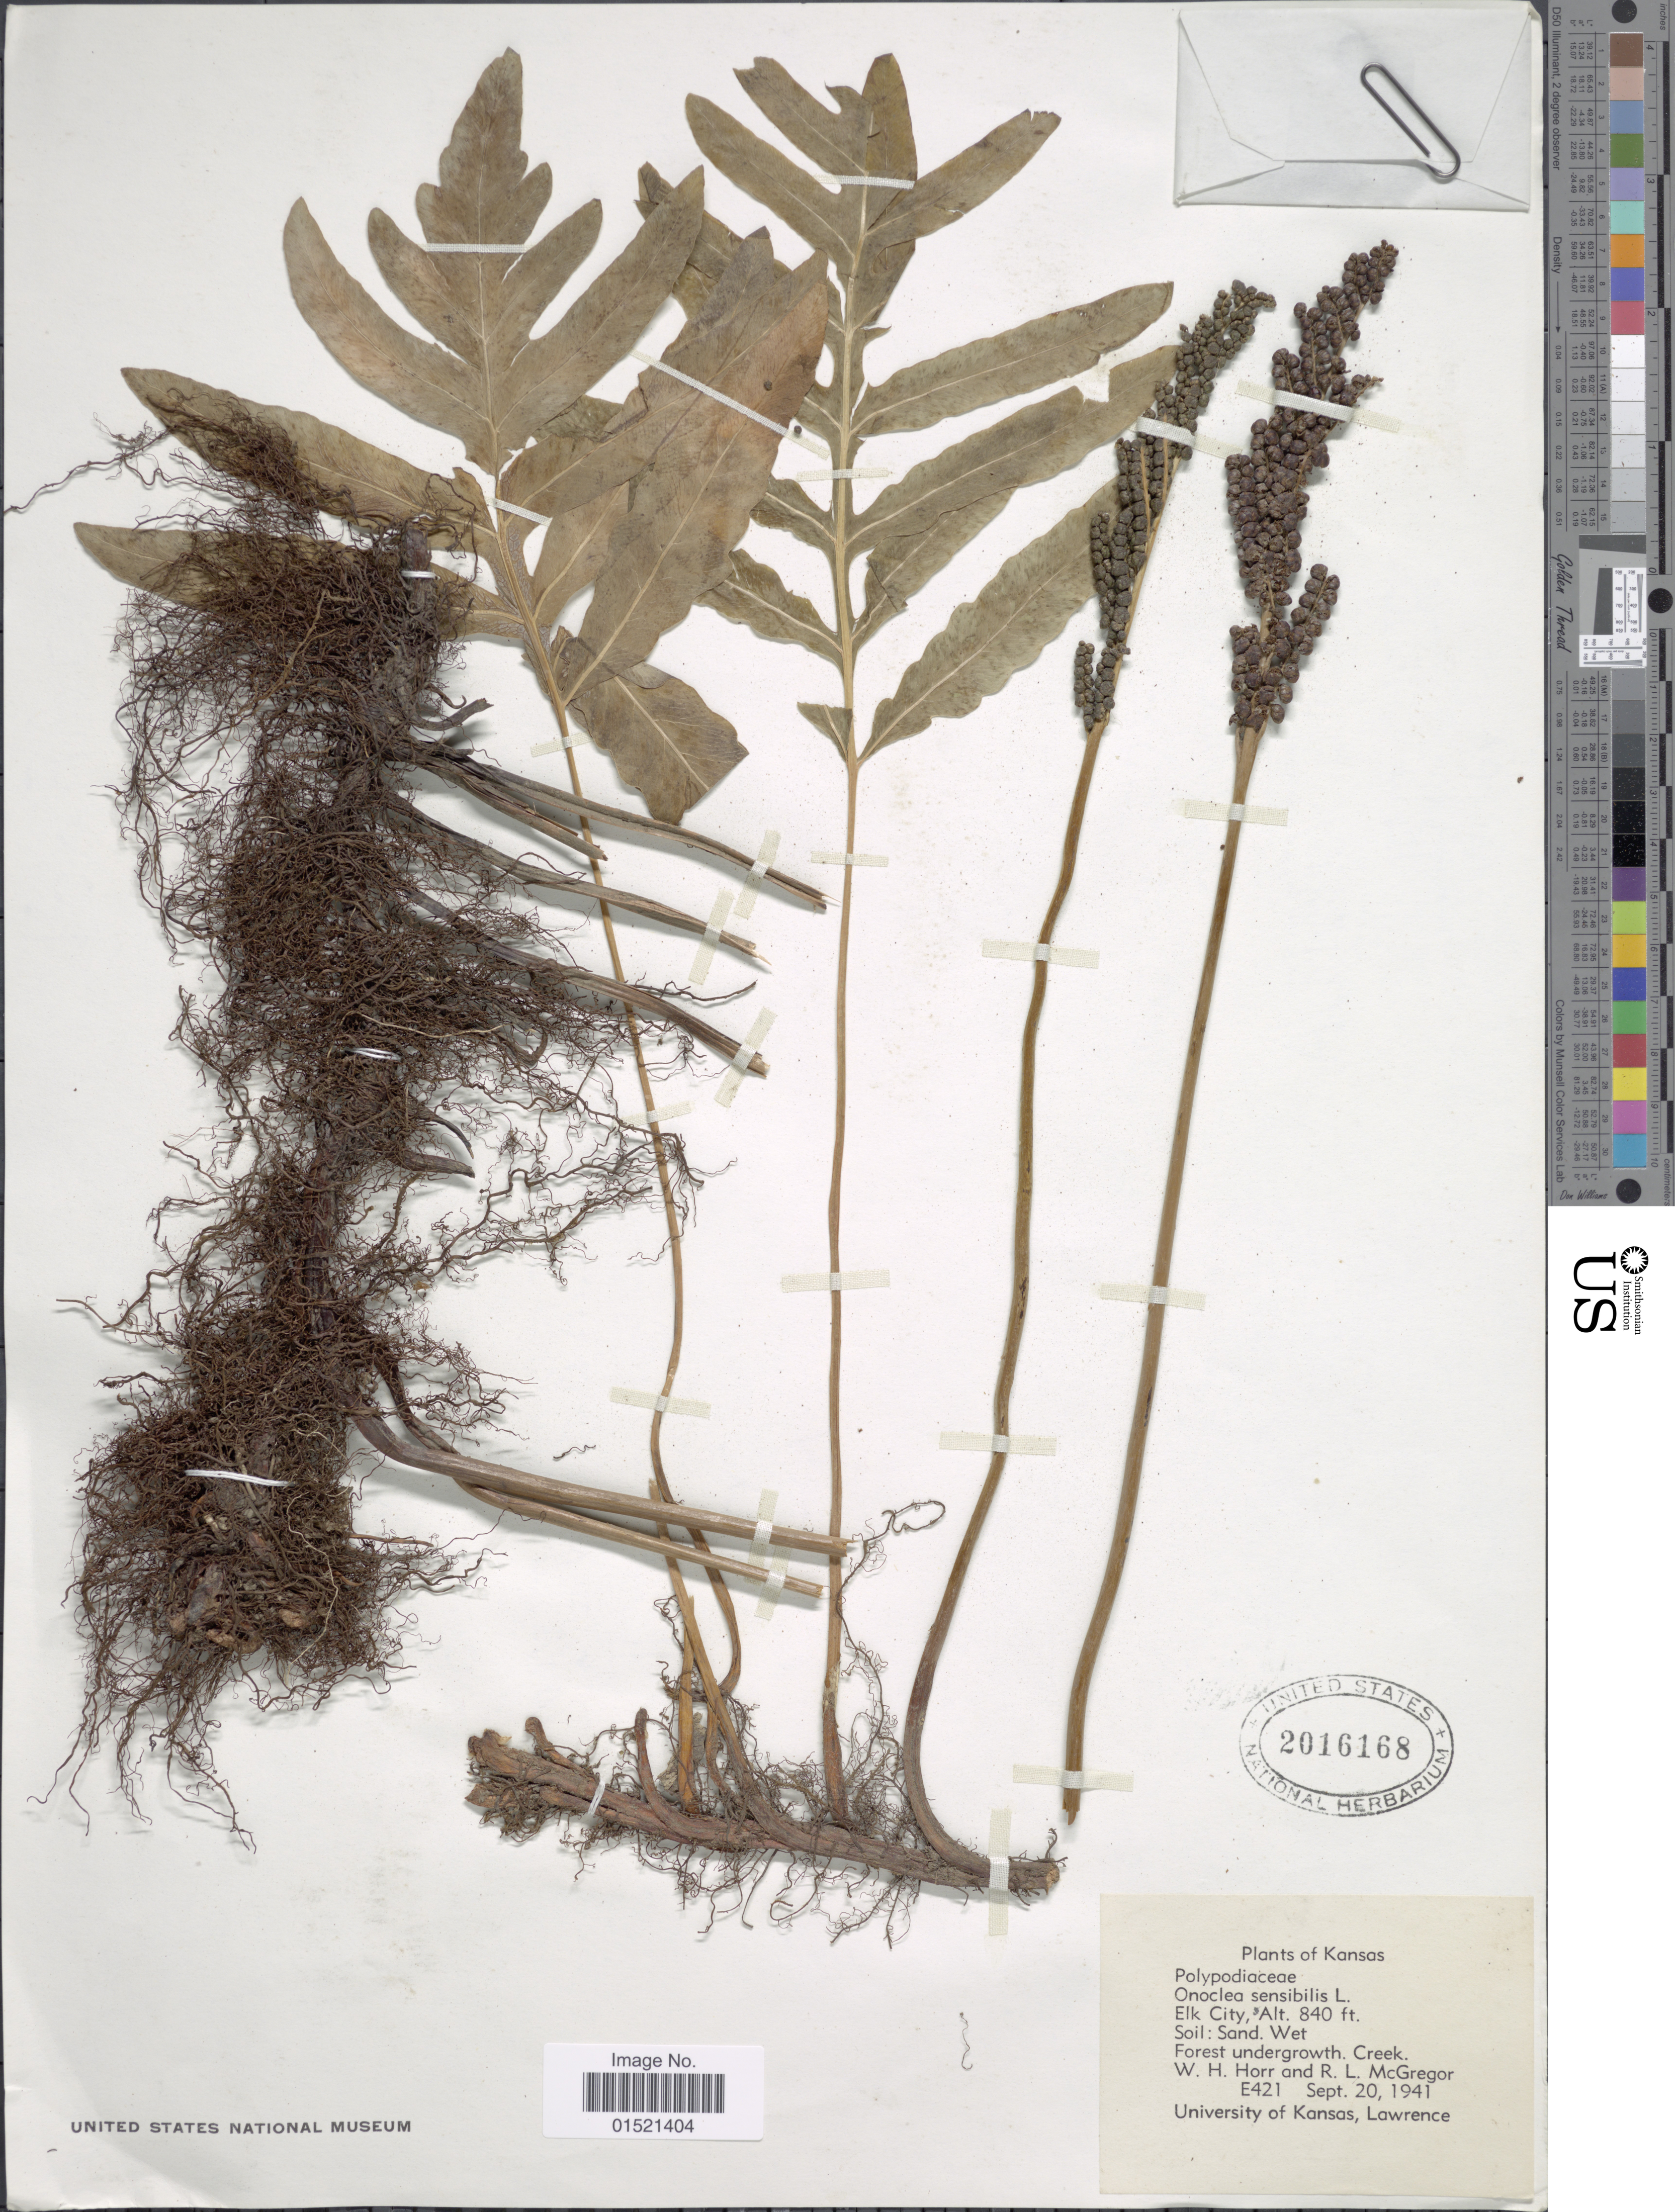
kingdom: Plantae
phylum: Tracheophyta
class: Polypodiopsida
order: Polypodiales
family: Onocleaceae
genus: Onoclea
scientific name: Onoclea sensibilis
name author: L.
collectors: W. H. Horr & R. McGregor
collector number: E421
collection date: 1941-09-20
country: United States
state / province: Kansas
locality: Elk City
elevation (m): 256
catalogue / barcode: US 2016168